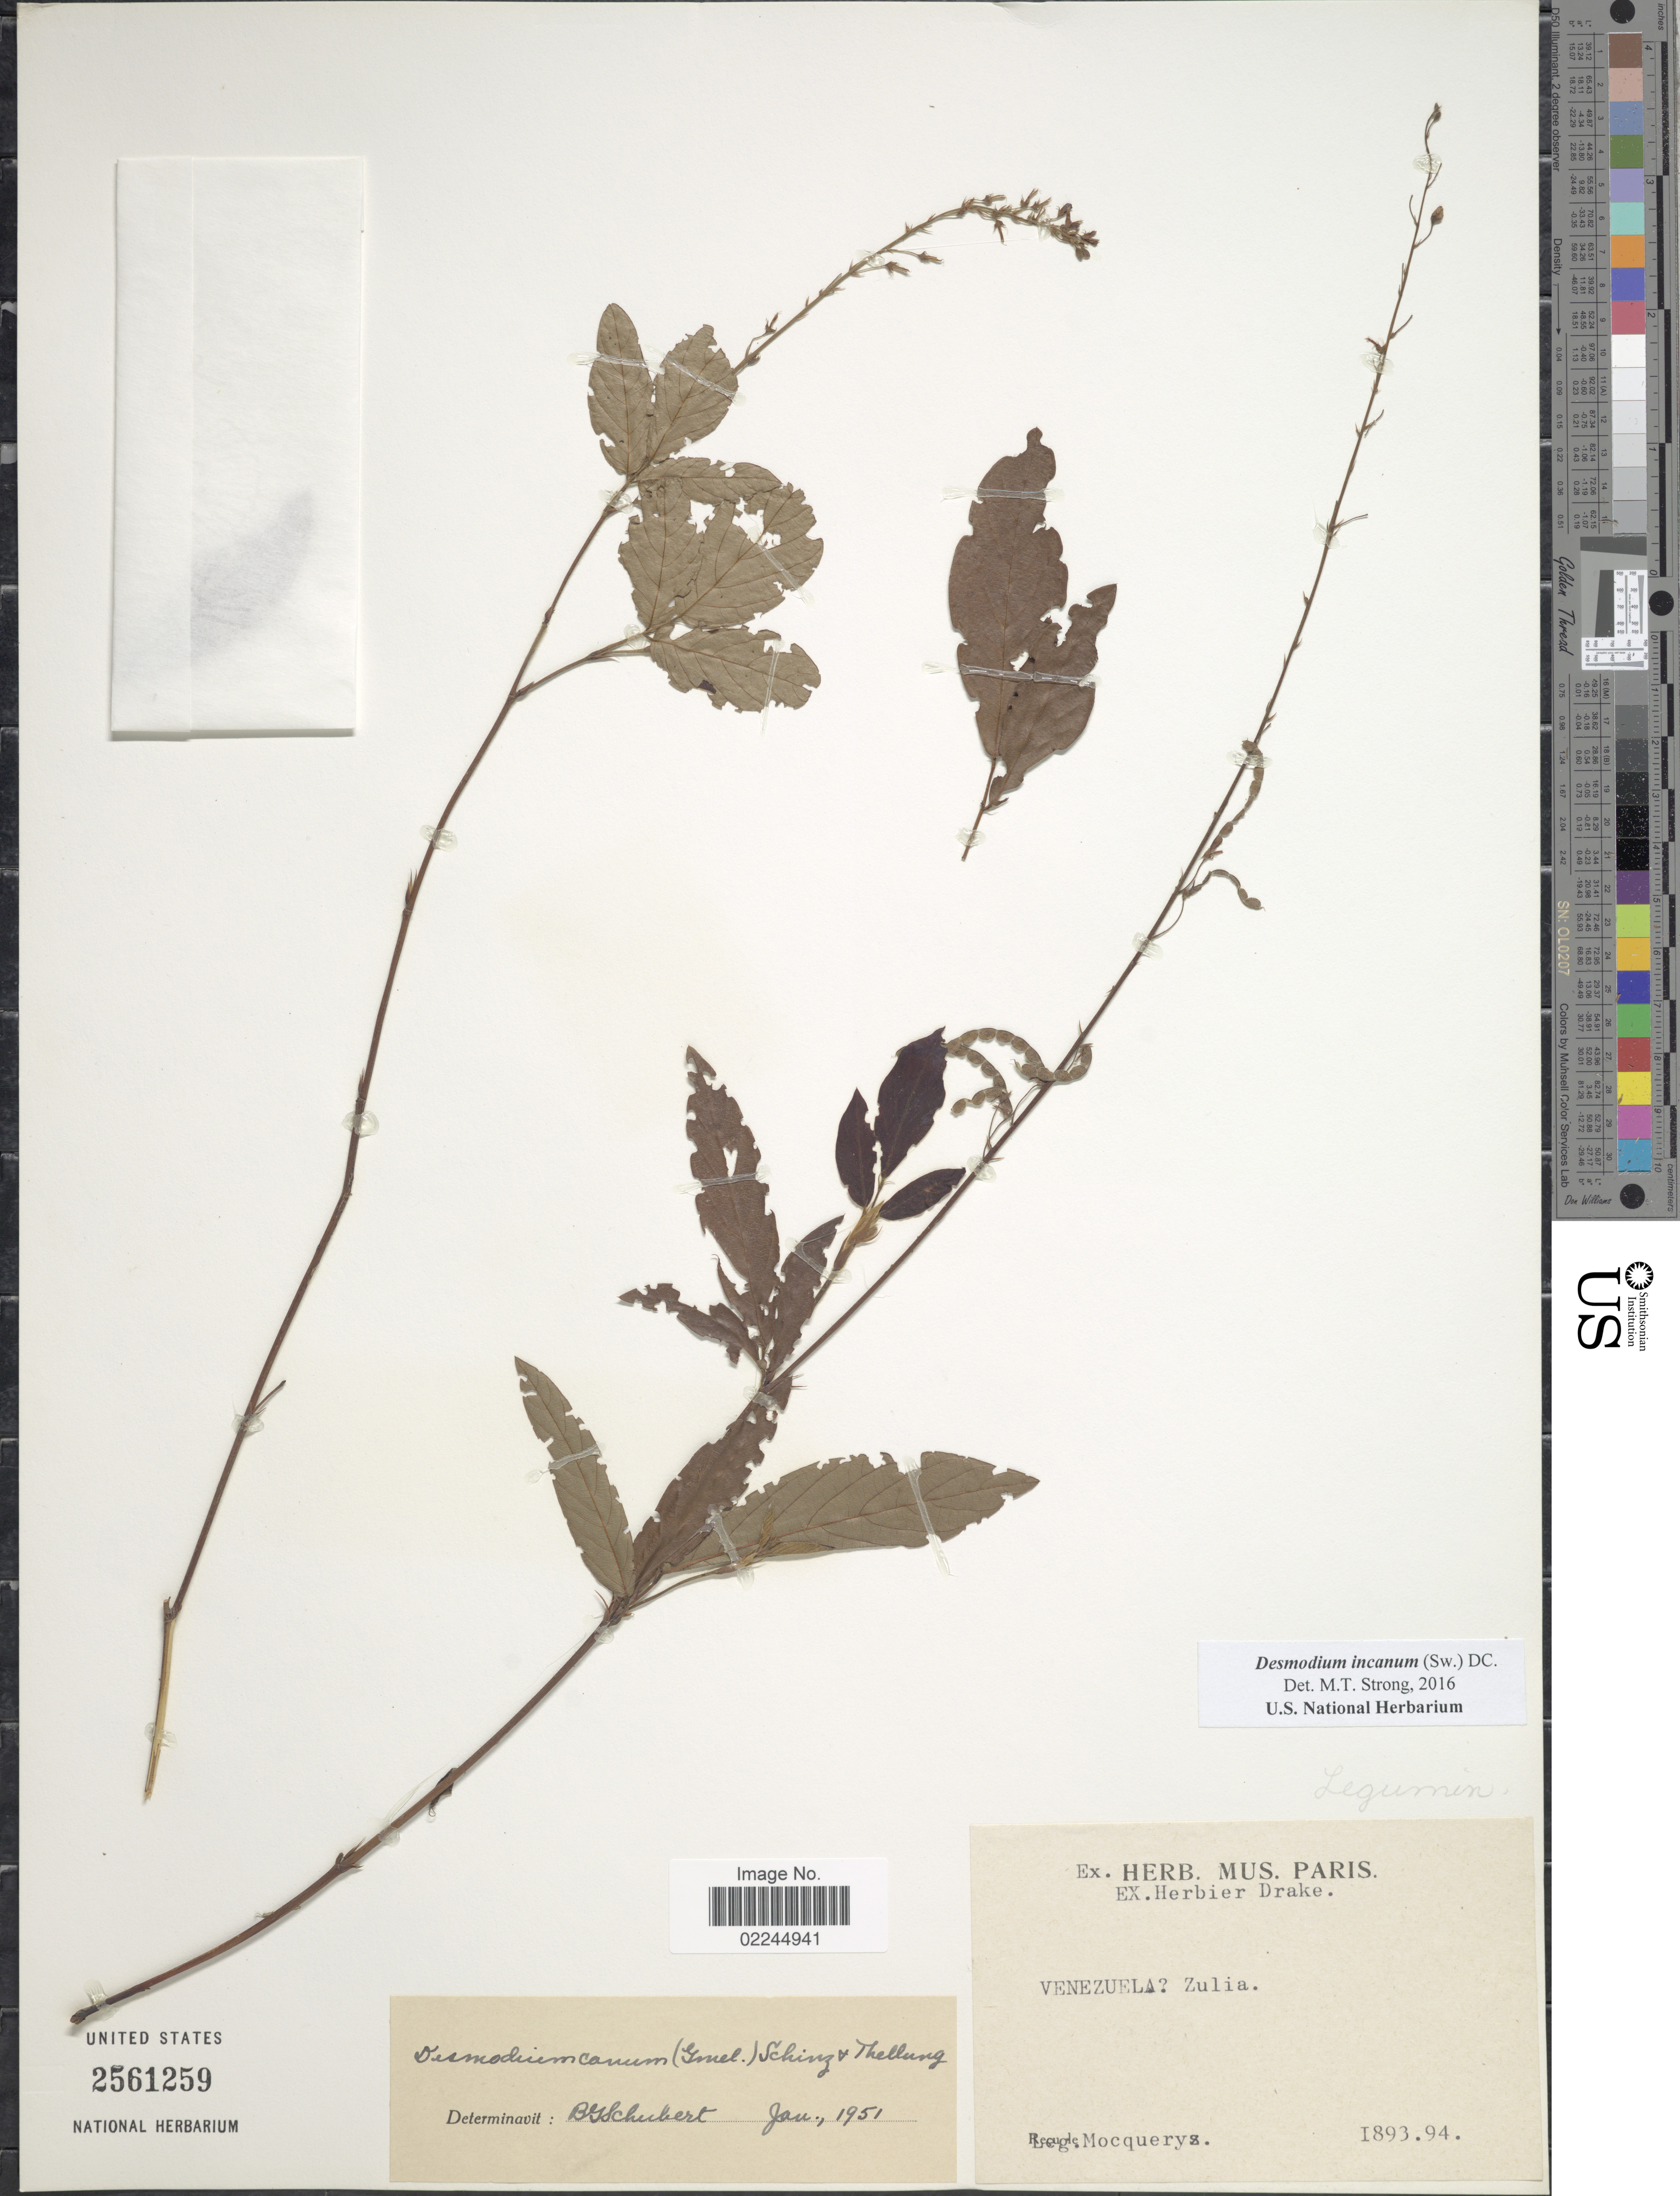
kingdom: Plantae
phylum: Tracheophyta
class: Magnoliopsida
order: Fabales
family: Fabaceae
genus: Desmodium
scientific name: Desmodium incanum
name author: (Sw.) DC.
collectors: A. Mocquerys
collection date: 1893/1894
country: Venezuela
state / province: Zulia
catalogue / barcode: US 2561259